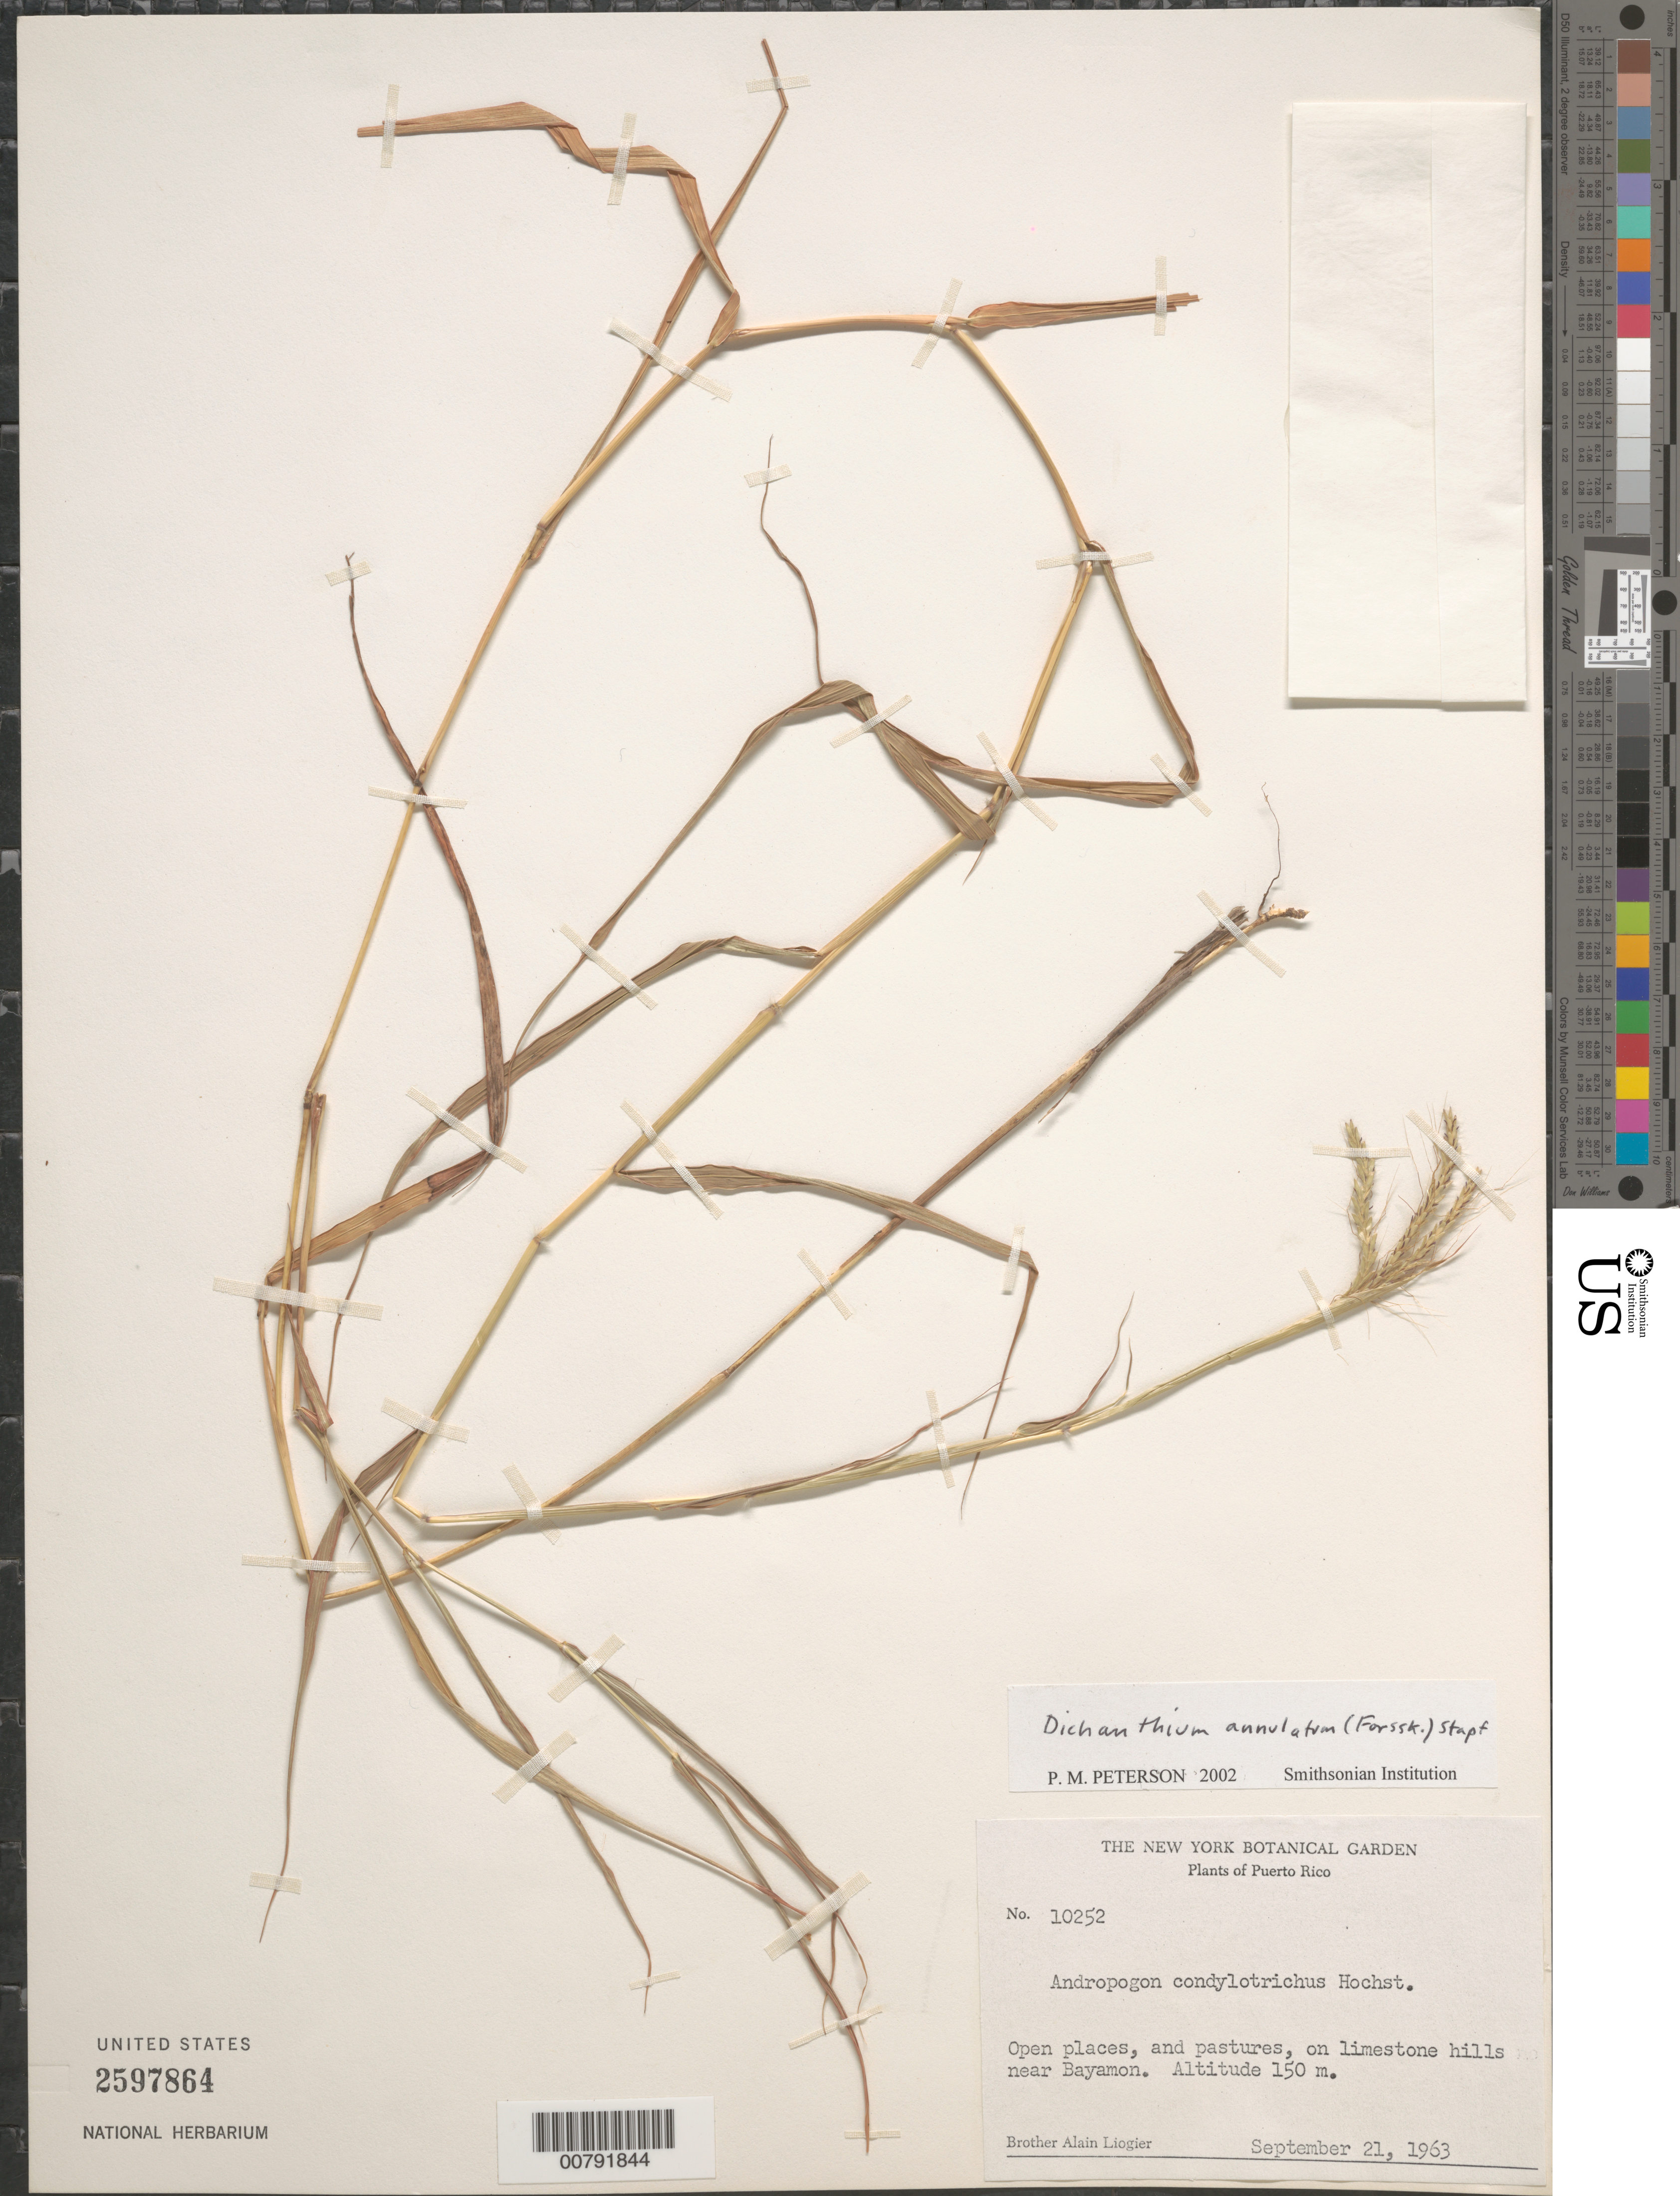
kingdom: Plantae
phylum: Tracheophyta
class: Liliopsida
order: Poales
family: Poaceae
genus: Dichanthium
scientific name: Dichanthium annulatum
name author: (Forssk.) Stapf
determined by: Peterson, Paul M., (BOT), Smithsonian Institution - National Museum of Natural History (UNITED STATES)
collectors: A. H. Liogier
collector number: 10252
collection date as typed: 21 Sep 1963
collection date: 1963-09-21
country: Puerto Rico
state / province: Bayamón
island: Puerto Rico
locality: Bayamon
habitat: Open places and pastures, on limestone hills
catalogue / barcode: US 2597864